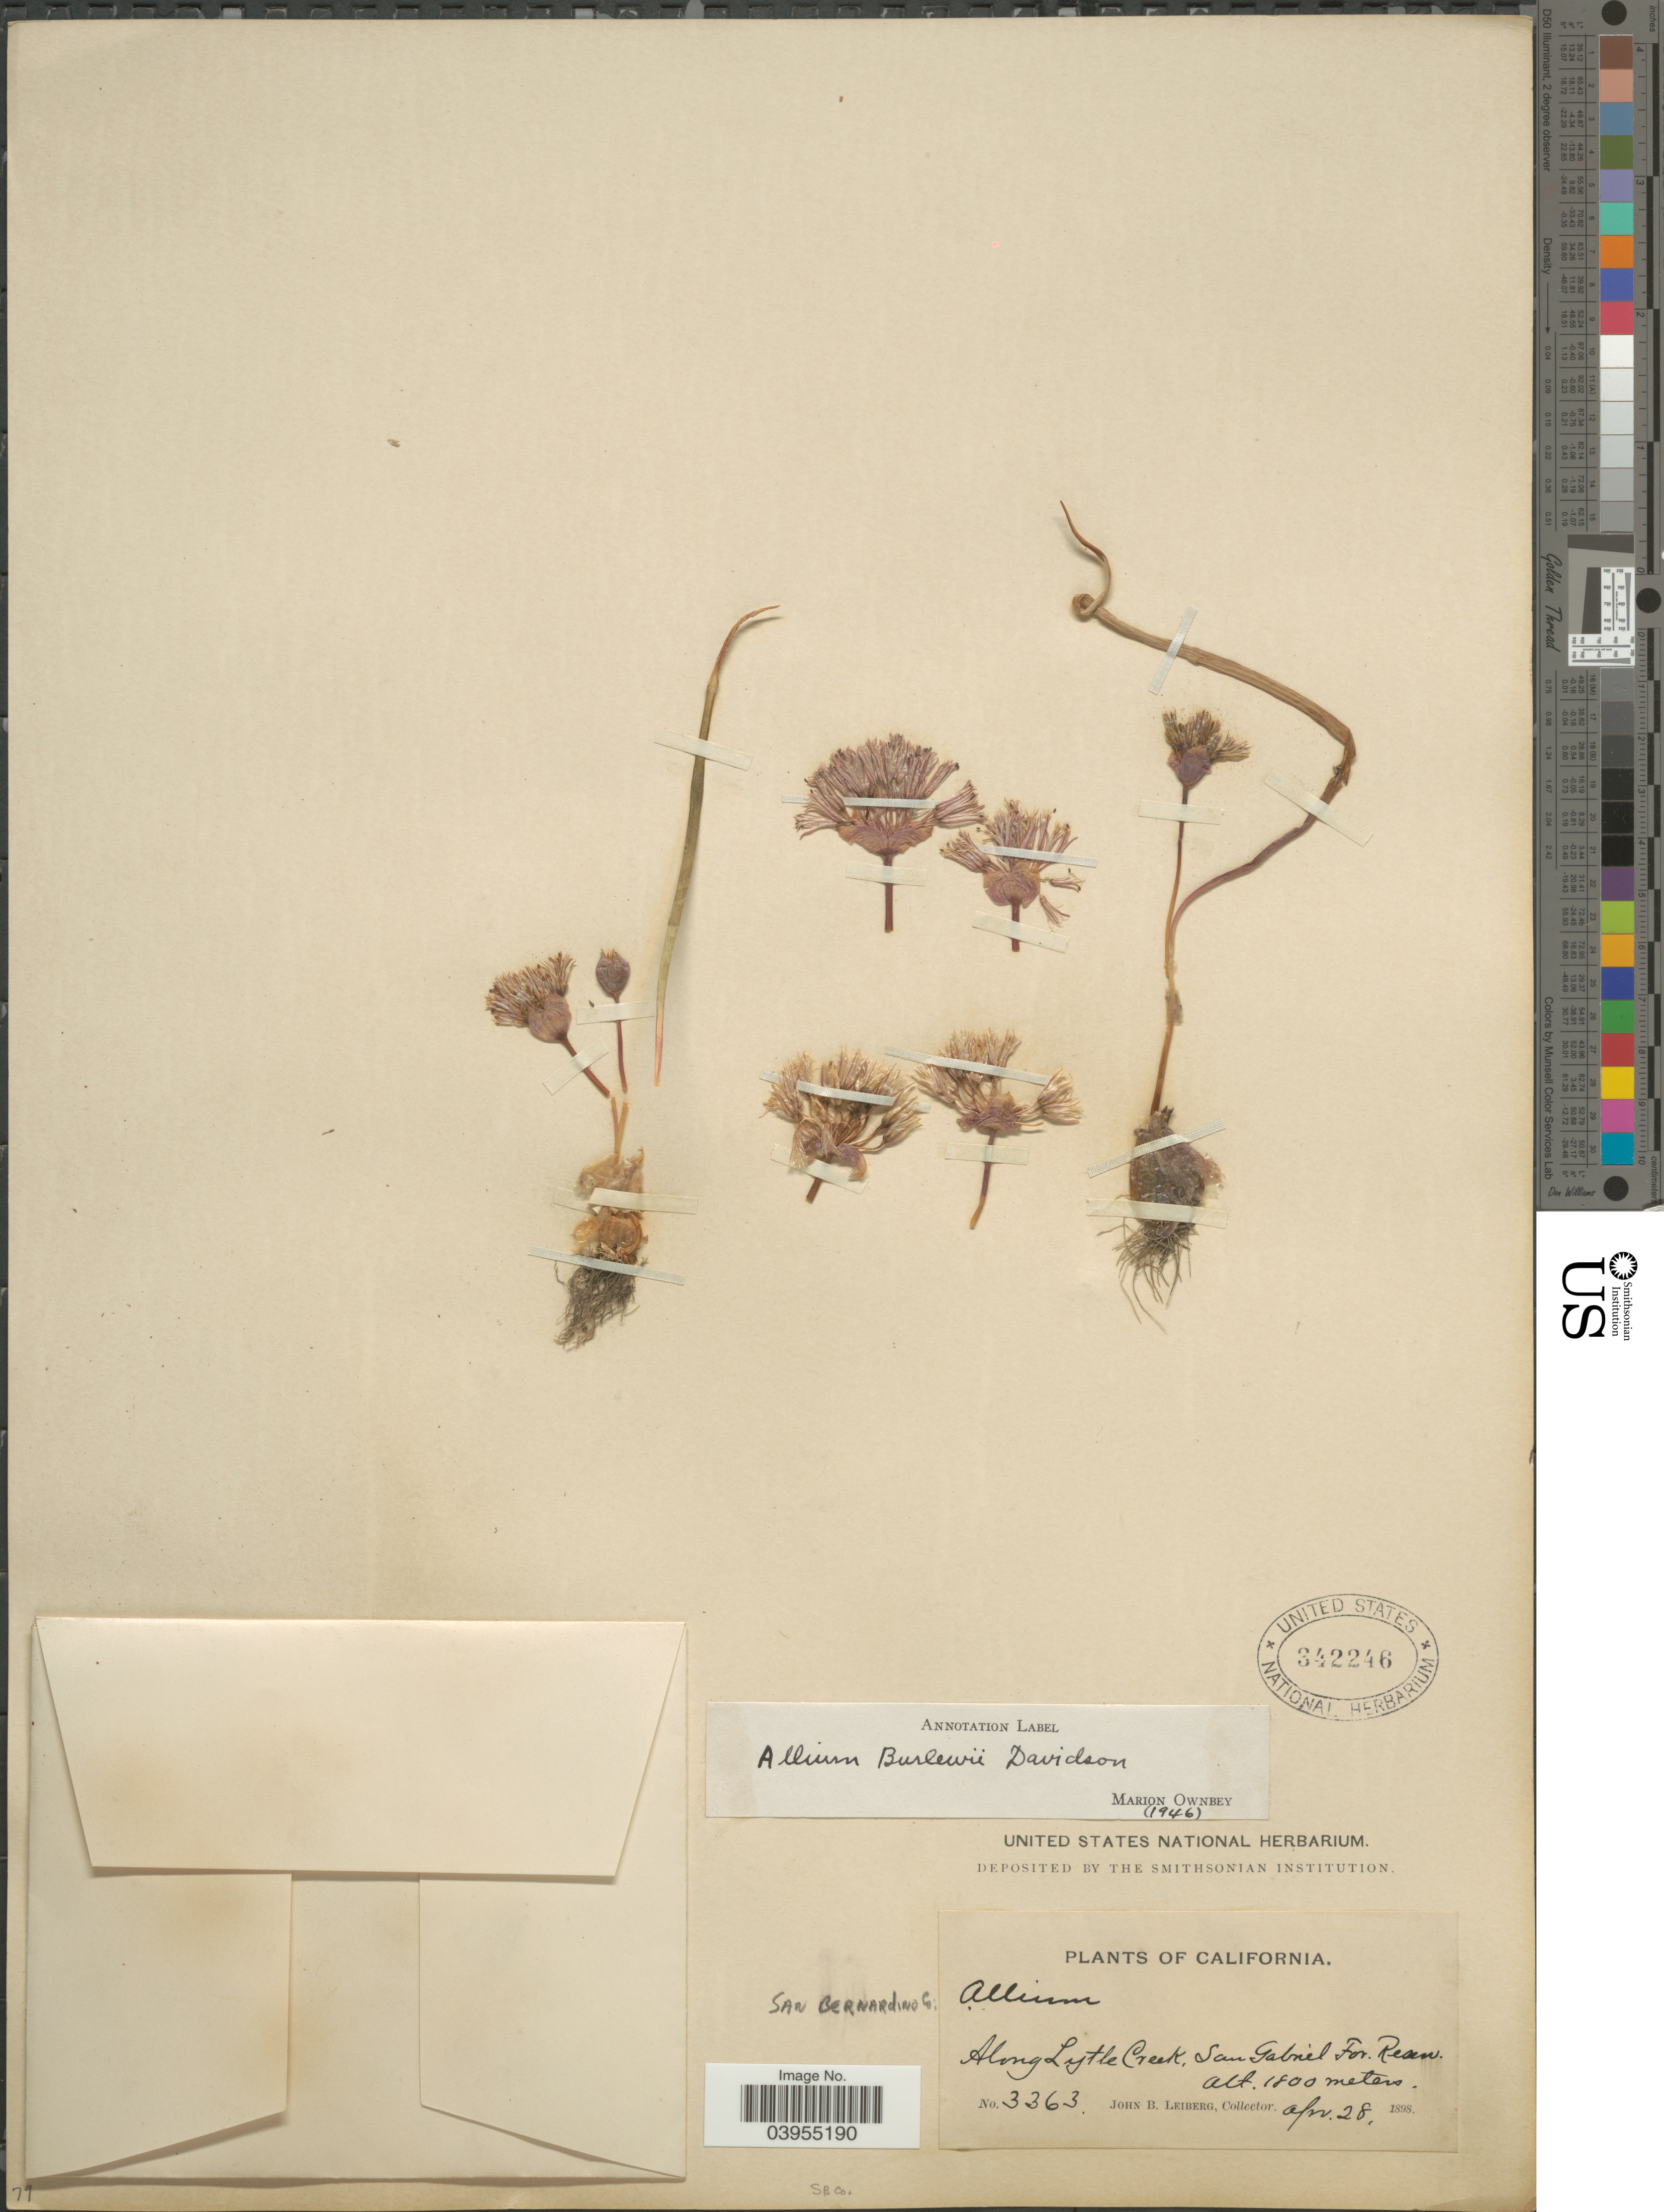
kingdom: Plantae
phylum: Tracheophyta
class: Liliopsida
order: Asparagales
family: Amaryllidaceae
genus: Allium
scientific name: Allium burlewii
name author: Davidson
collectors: J. B. Leiberg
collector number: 3363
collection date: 1898-04-28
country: United States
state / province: California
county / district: Los Angeles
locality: Along Lytle Creek, San Gabriel For. Reser. San Bernardino Co.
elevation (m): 1800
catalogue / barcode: US 342246